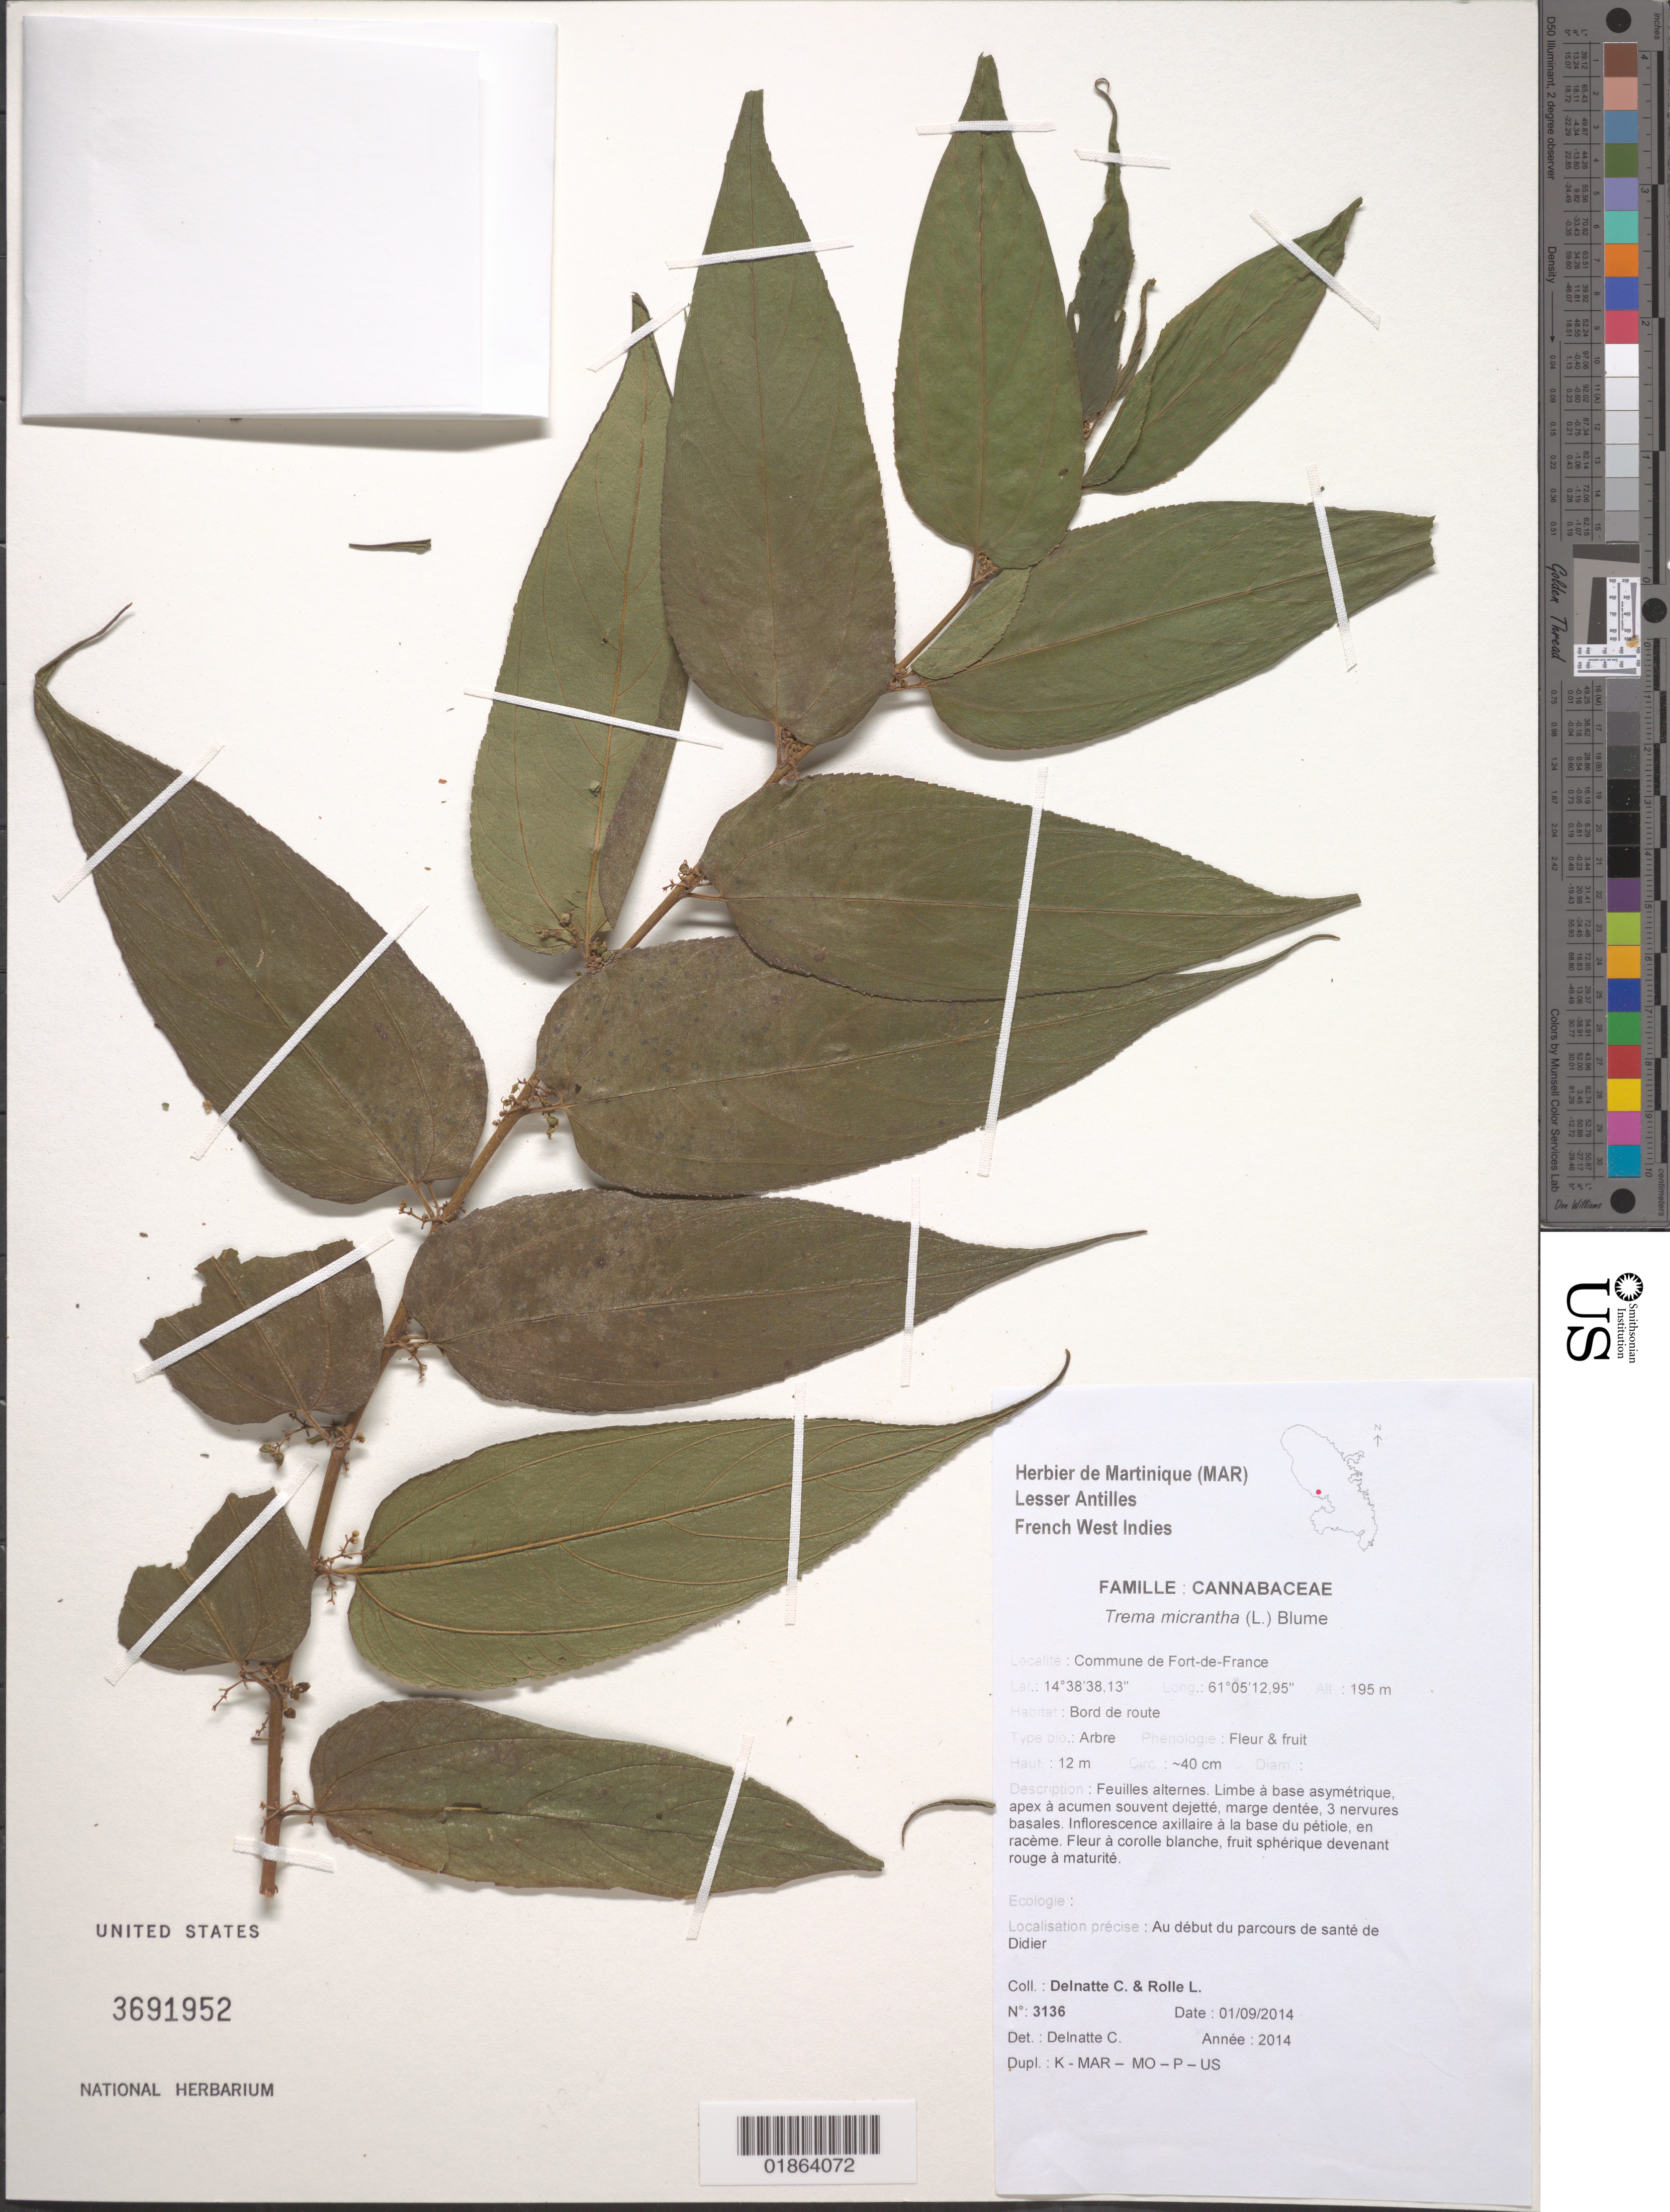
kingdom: Plantae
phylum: Tracheophyta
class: Magnoliopsida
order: Rosales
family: Cannabaceae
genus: Trema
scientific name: Trema micranthum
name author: (L.) Blume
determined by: Delnatte, C.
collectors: C. Delnatte & L. Rolle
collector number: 3136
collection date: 2014-09-01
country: Martinique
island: Martinique I.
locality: Commune de Fort-de-France. Au debut du parcours de santé de Didier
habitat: Bord de route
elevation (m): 195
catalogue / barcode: US 3691952